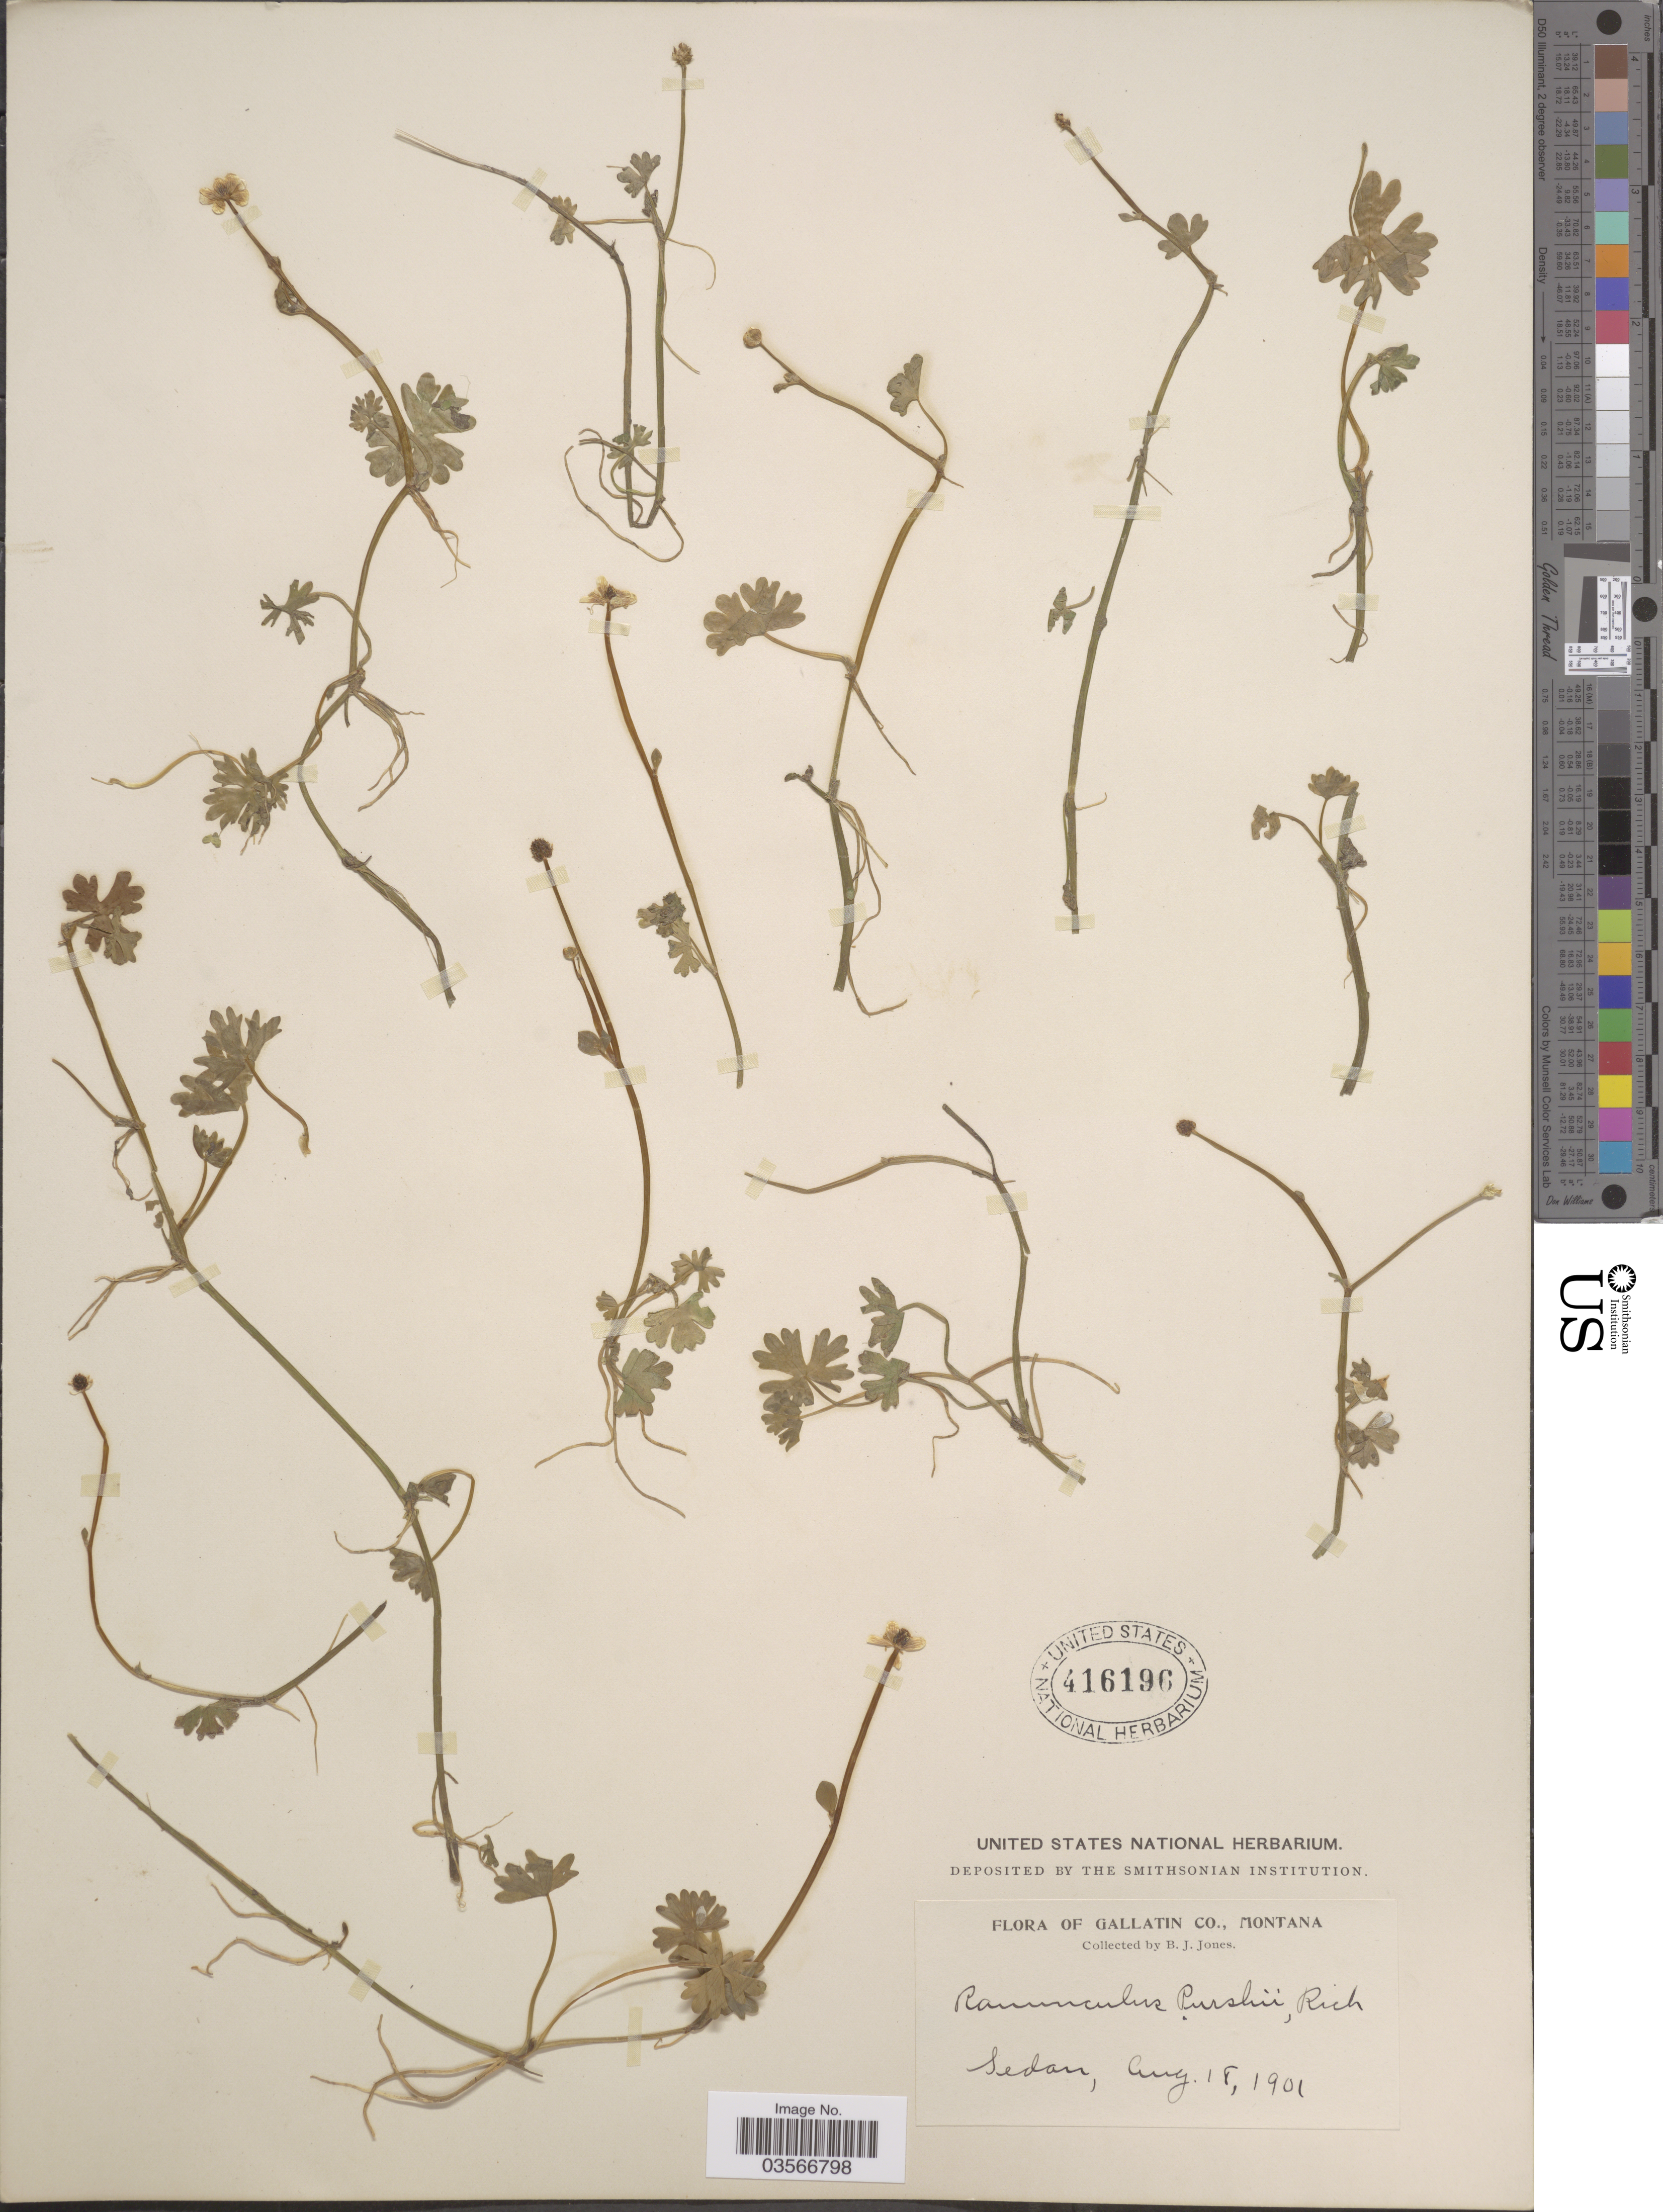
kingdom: Plantae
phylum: Tracheophyta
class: Magnoliopsida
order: Ranunculales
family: Ranunculaceae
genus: Ranunculus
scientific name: Ranunculus gmelinii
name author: DC.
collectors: B. Jones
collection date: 1901-08-18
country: United States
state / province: Montana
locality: Gallatin Co. Sedan.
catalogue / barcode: US 416196